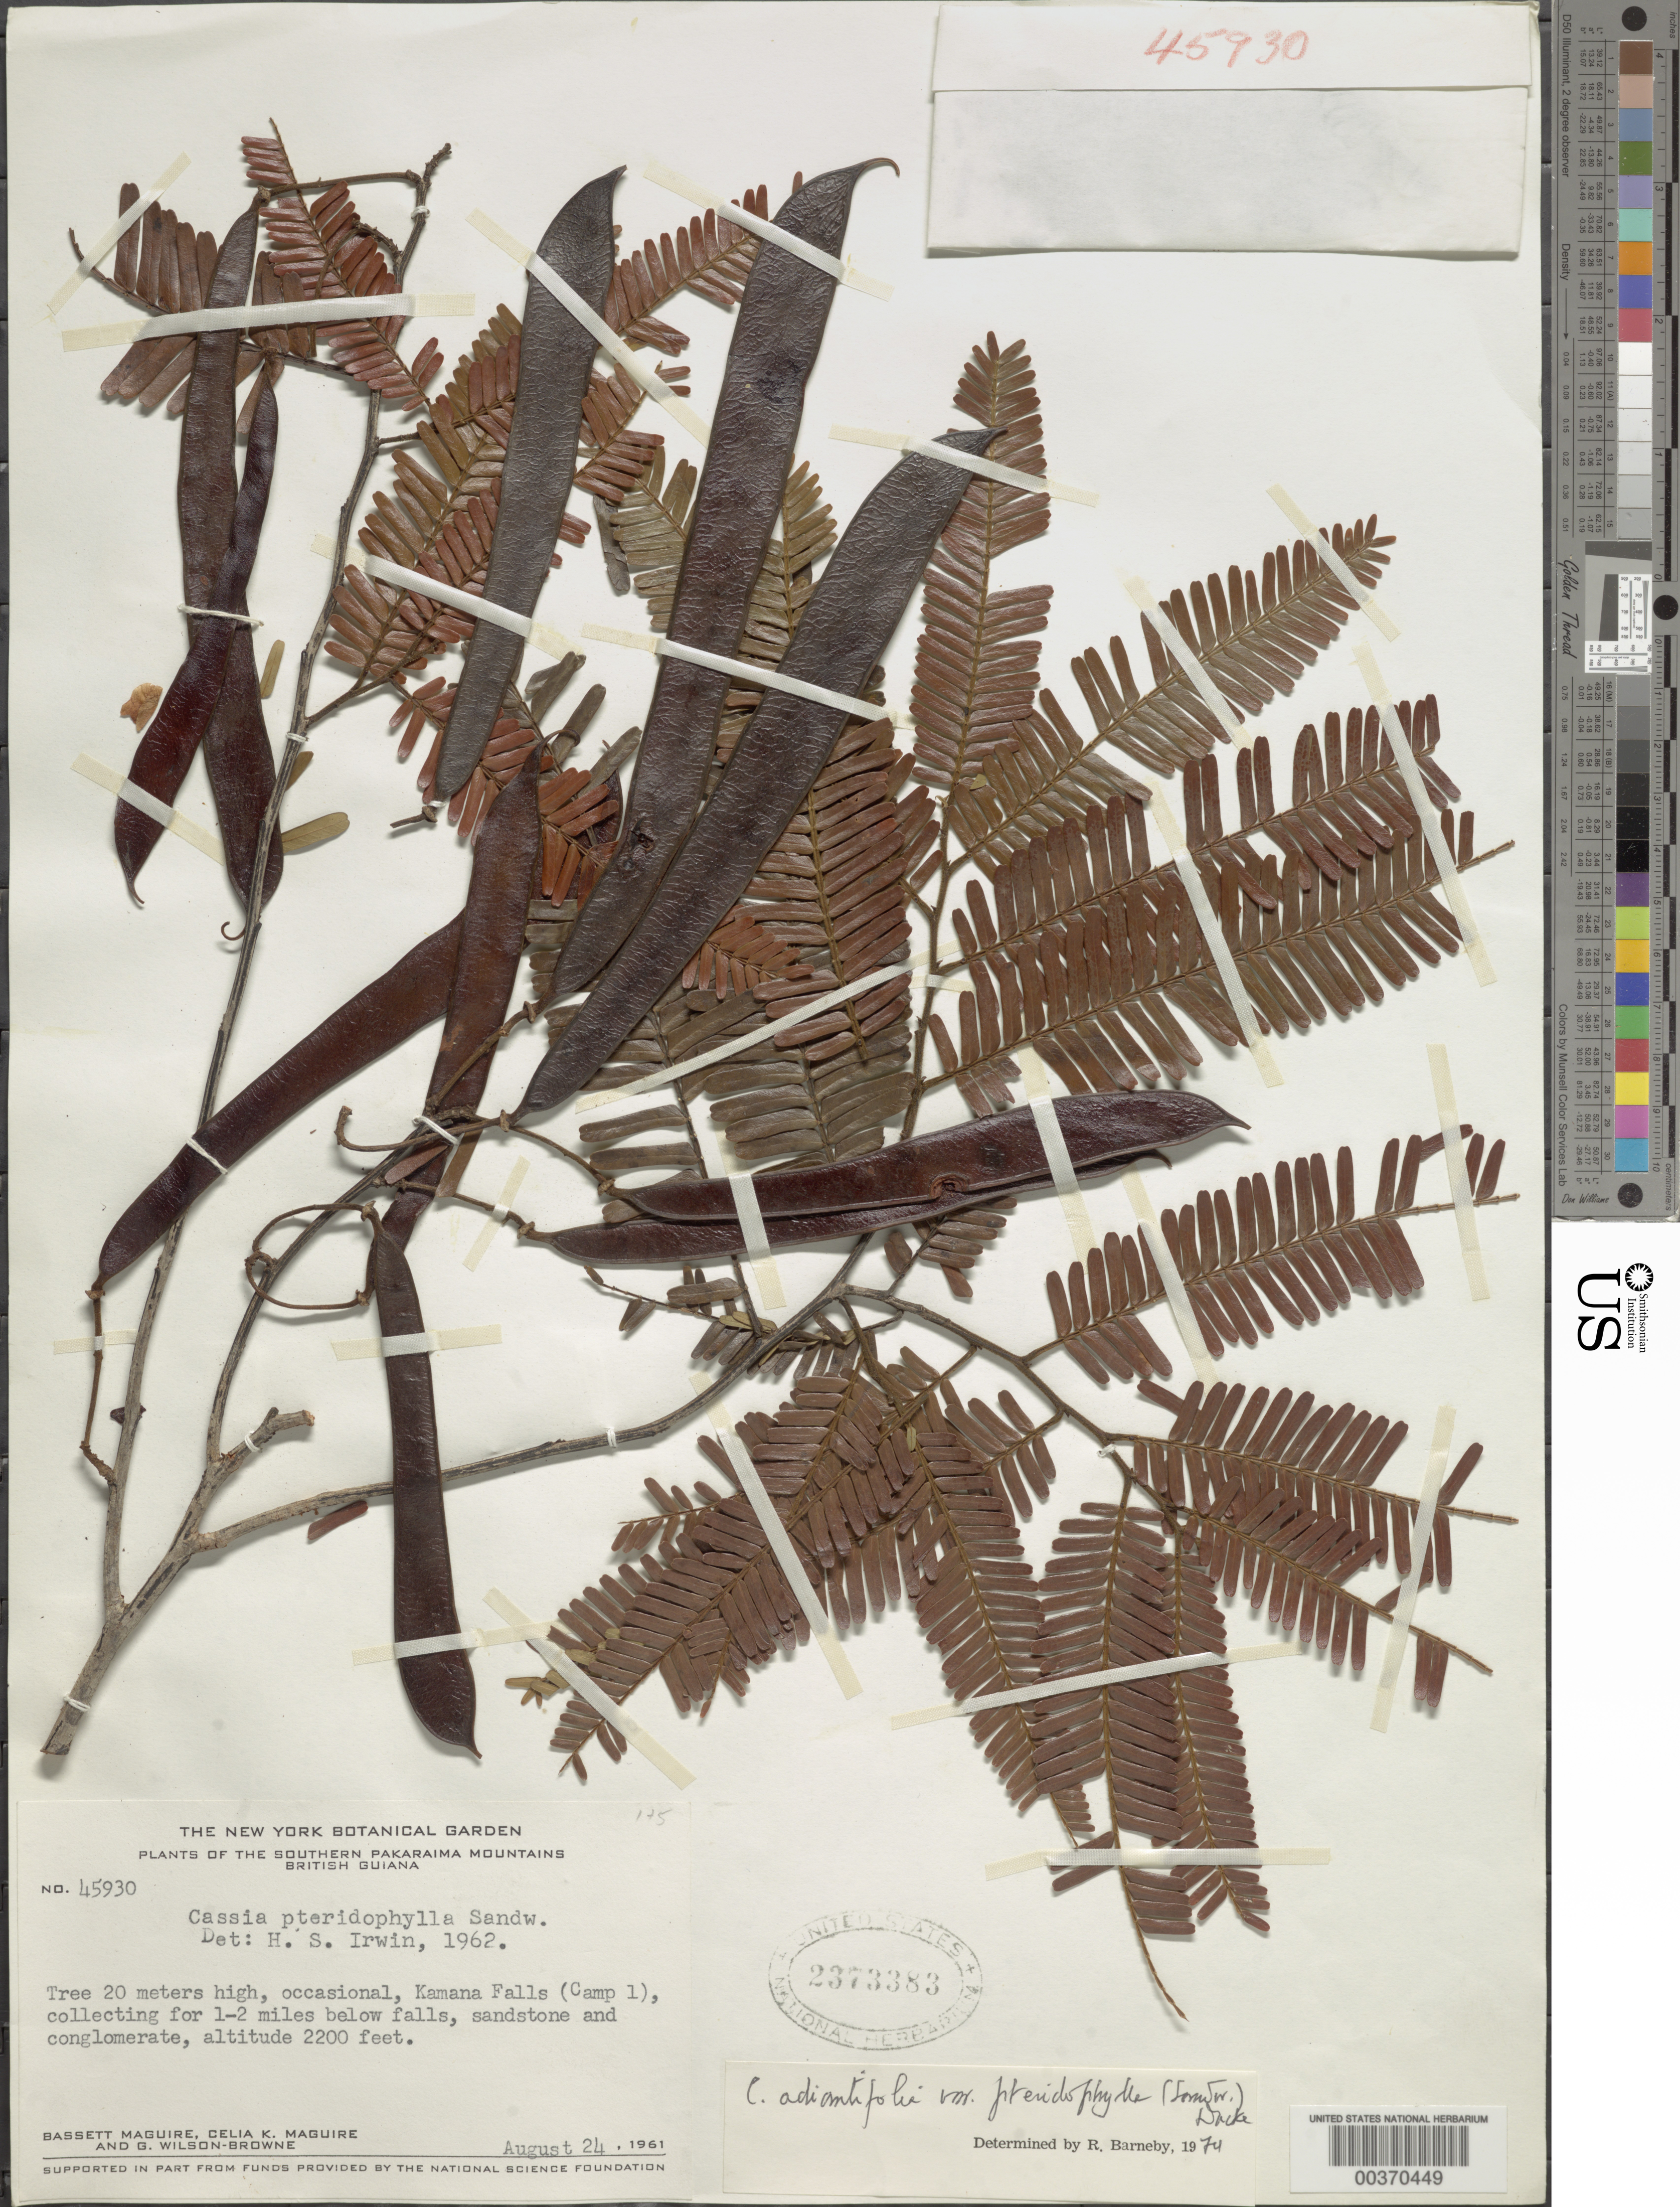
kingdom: Plantae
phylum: Tracheophyta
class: Magnoliopsida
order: Fabales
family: Fabaceae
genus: Chamaecrista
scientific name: Chamaecrista adiantifolia var. pteridophylla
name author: (Sandwith) H.S. Irwin & Barneby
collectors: B. Maguire, C. K. Maguire & G. Wilson-Browne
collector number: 45930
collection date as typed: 24 Aug 1961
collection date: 1961-08-24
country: Guyana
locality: Kamana falls (camp 1), 1-2 mi below falls; southern pakaraima mountains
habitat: Sandstone and conglomerate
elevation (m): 671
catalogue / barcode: US 2373383